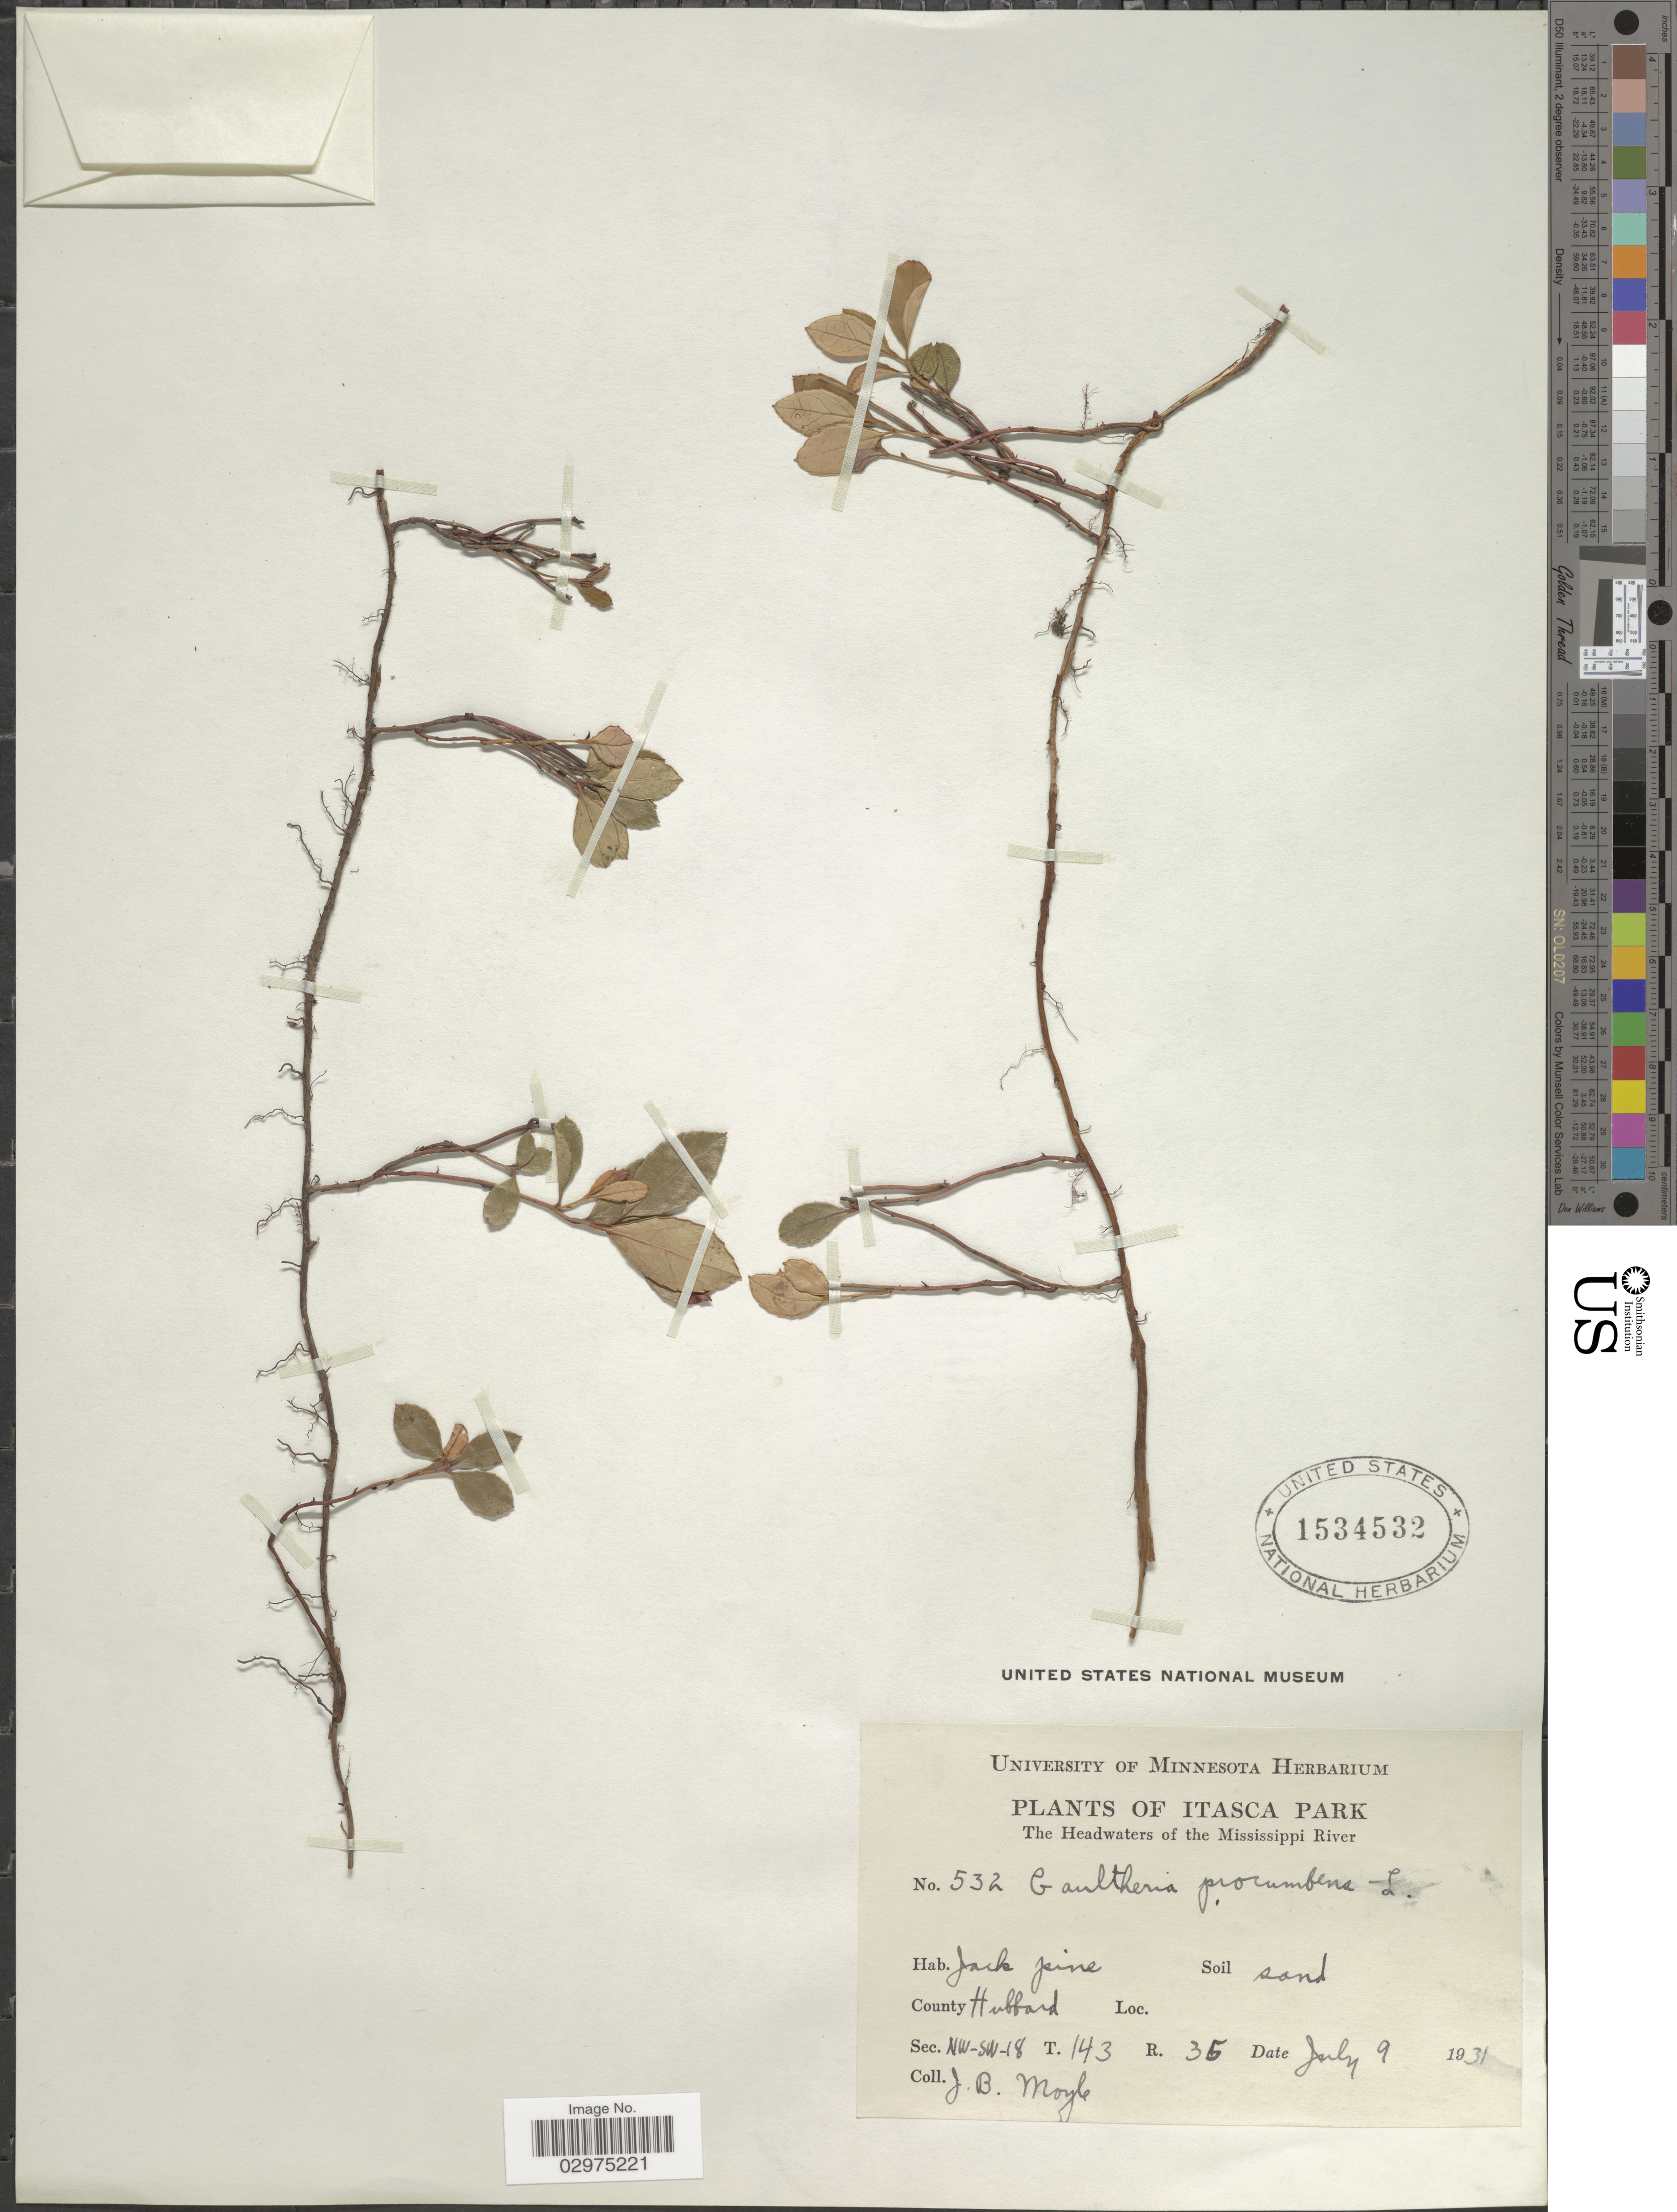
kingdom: Plantae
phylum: Tracheophyta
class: Magnoliopsida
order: Ericales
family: Ericaceae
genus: Gaultheria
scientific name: Gaultheria procumbens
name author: L.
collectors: J. Moyle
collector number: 532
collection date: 1931-07-09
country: United States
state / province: Minnesota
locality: Itasca Park. The Headwaters of the Mississippi River. Jack Pine, County Hubbard. NW-SW-18 T.143 R.35.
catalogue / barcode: US 1534532